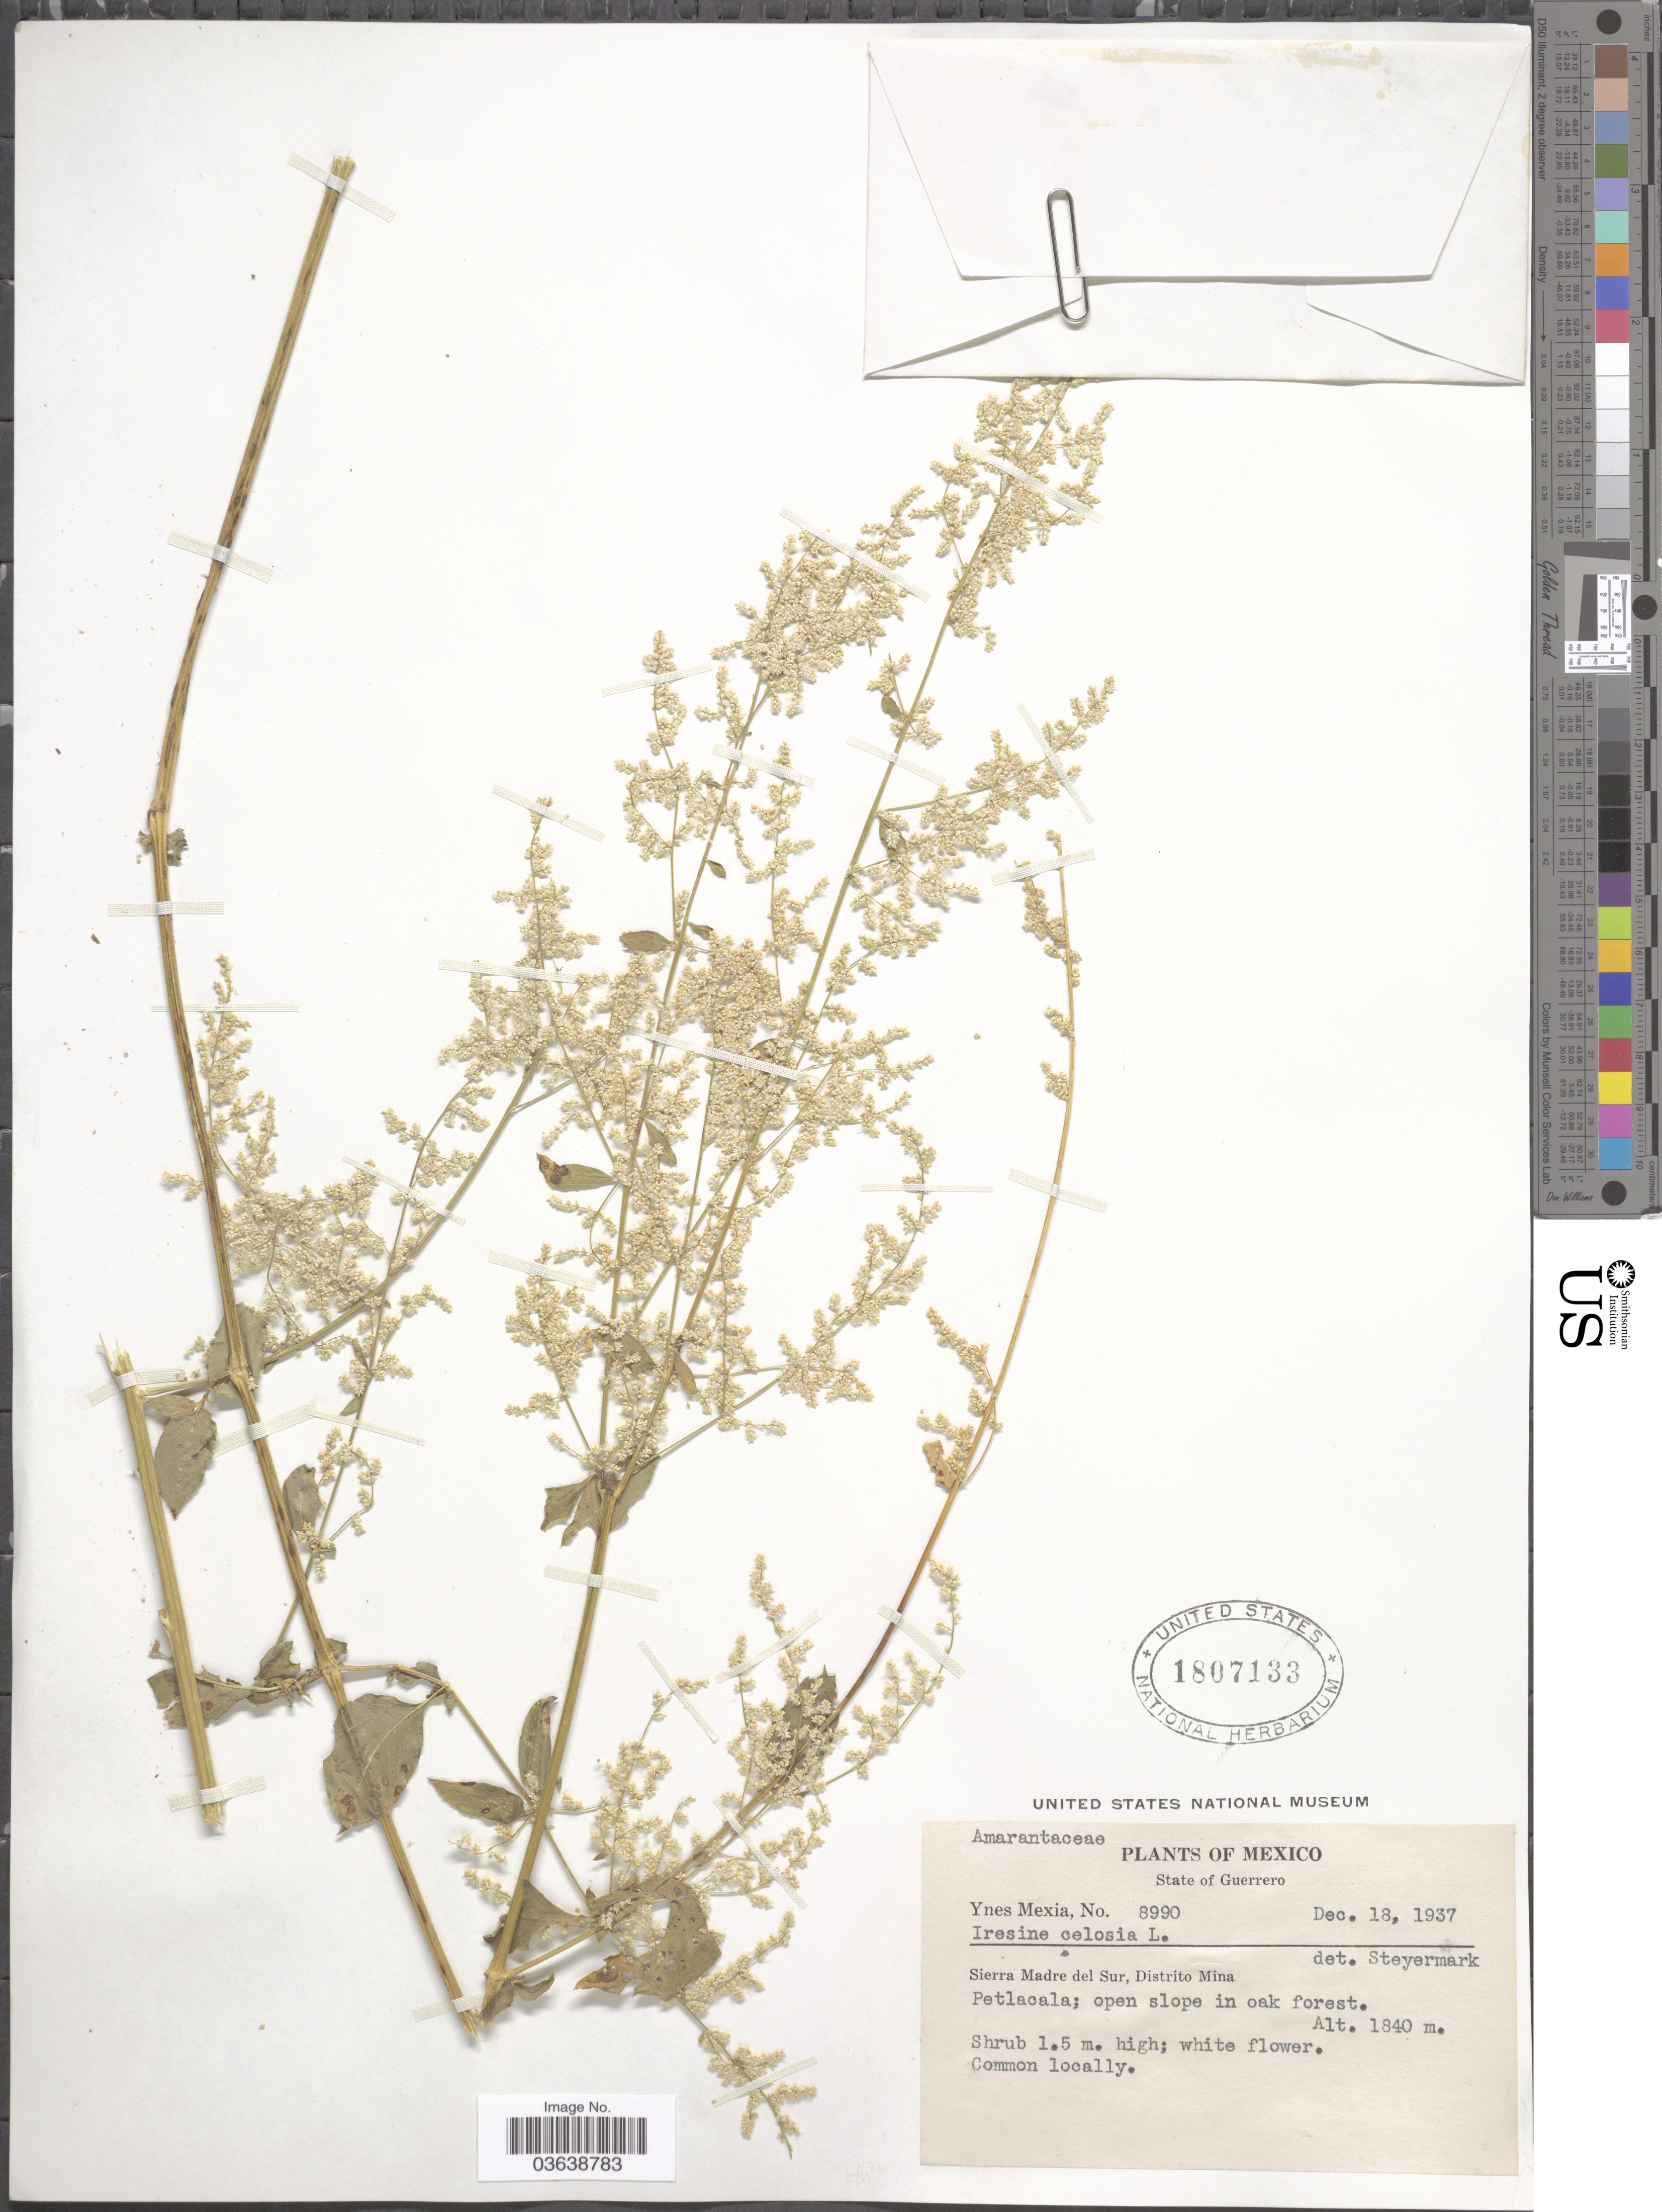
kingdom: Plantae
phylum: Tracheophyta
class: Magnoliopsida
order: Caryophyllales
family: Amaranthaceae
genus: Iresine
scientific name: Iresine celosia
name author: L.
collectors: Y. Mexia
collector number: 8990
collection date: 1937-12-18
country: Mexico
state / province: Guerrero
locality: Sierra Madre del Sur, Distrito Mina. Petlacala.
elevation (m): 1840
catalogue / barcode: US 1807133